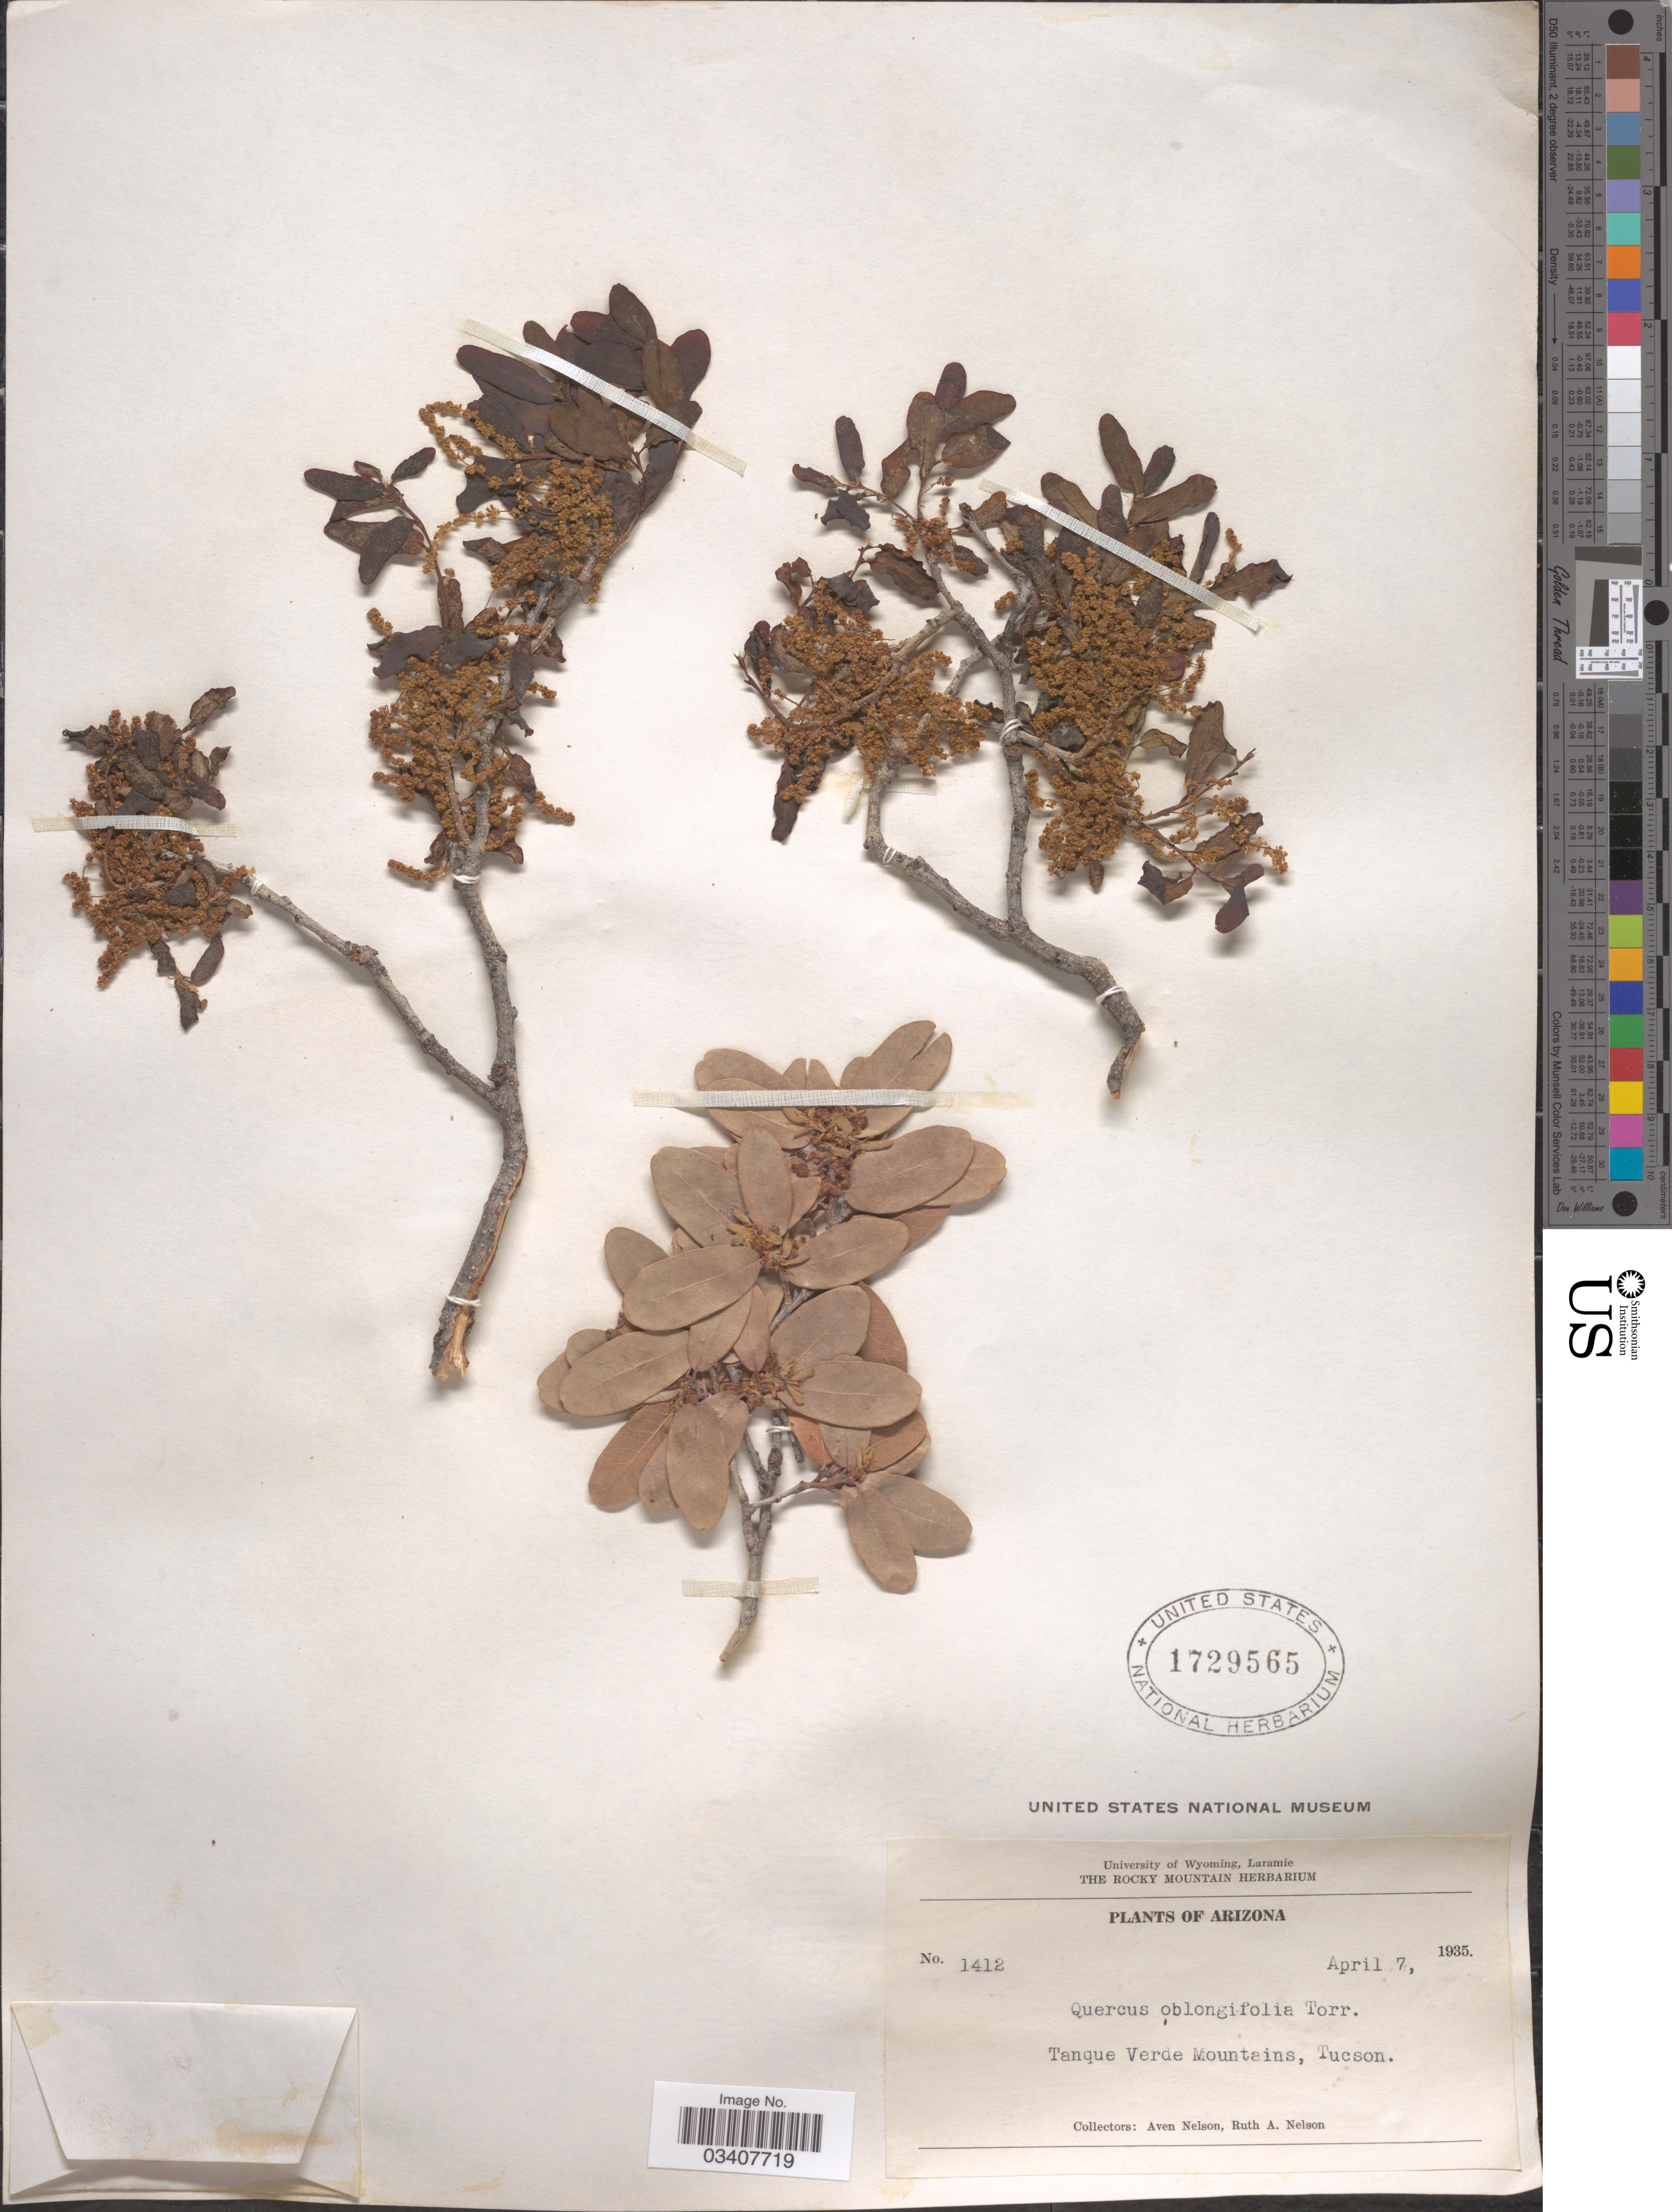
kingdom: Plantae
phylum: Tracheophyta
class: Magnoliopsida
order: Fagales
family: Fagaceae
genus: Quercus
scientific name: Quercus oblongifolia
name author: Torr.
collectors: A. Nelson & R. A. Nelson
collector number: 1412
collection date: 1935-04-07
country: United States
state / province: Arizona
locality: Tanque Verde Mountains, Tucson.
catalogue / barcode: US 1729565